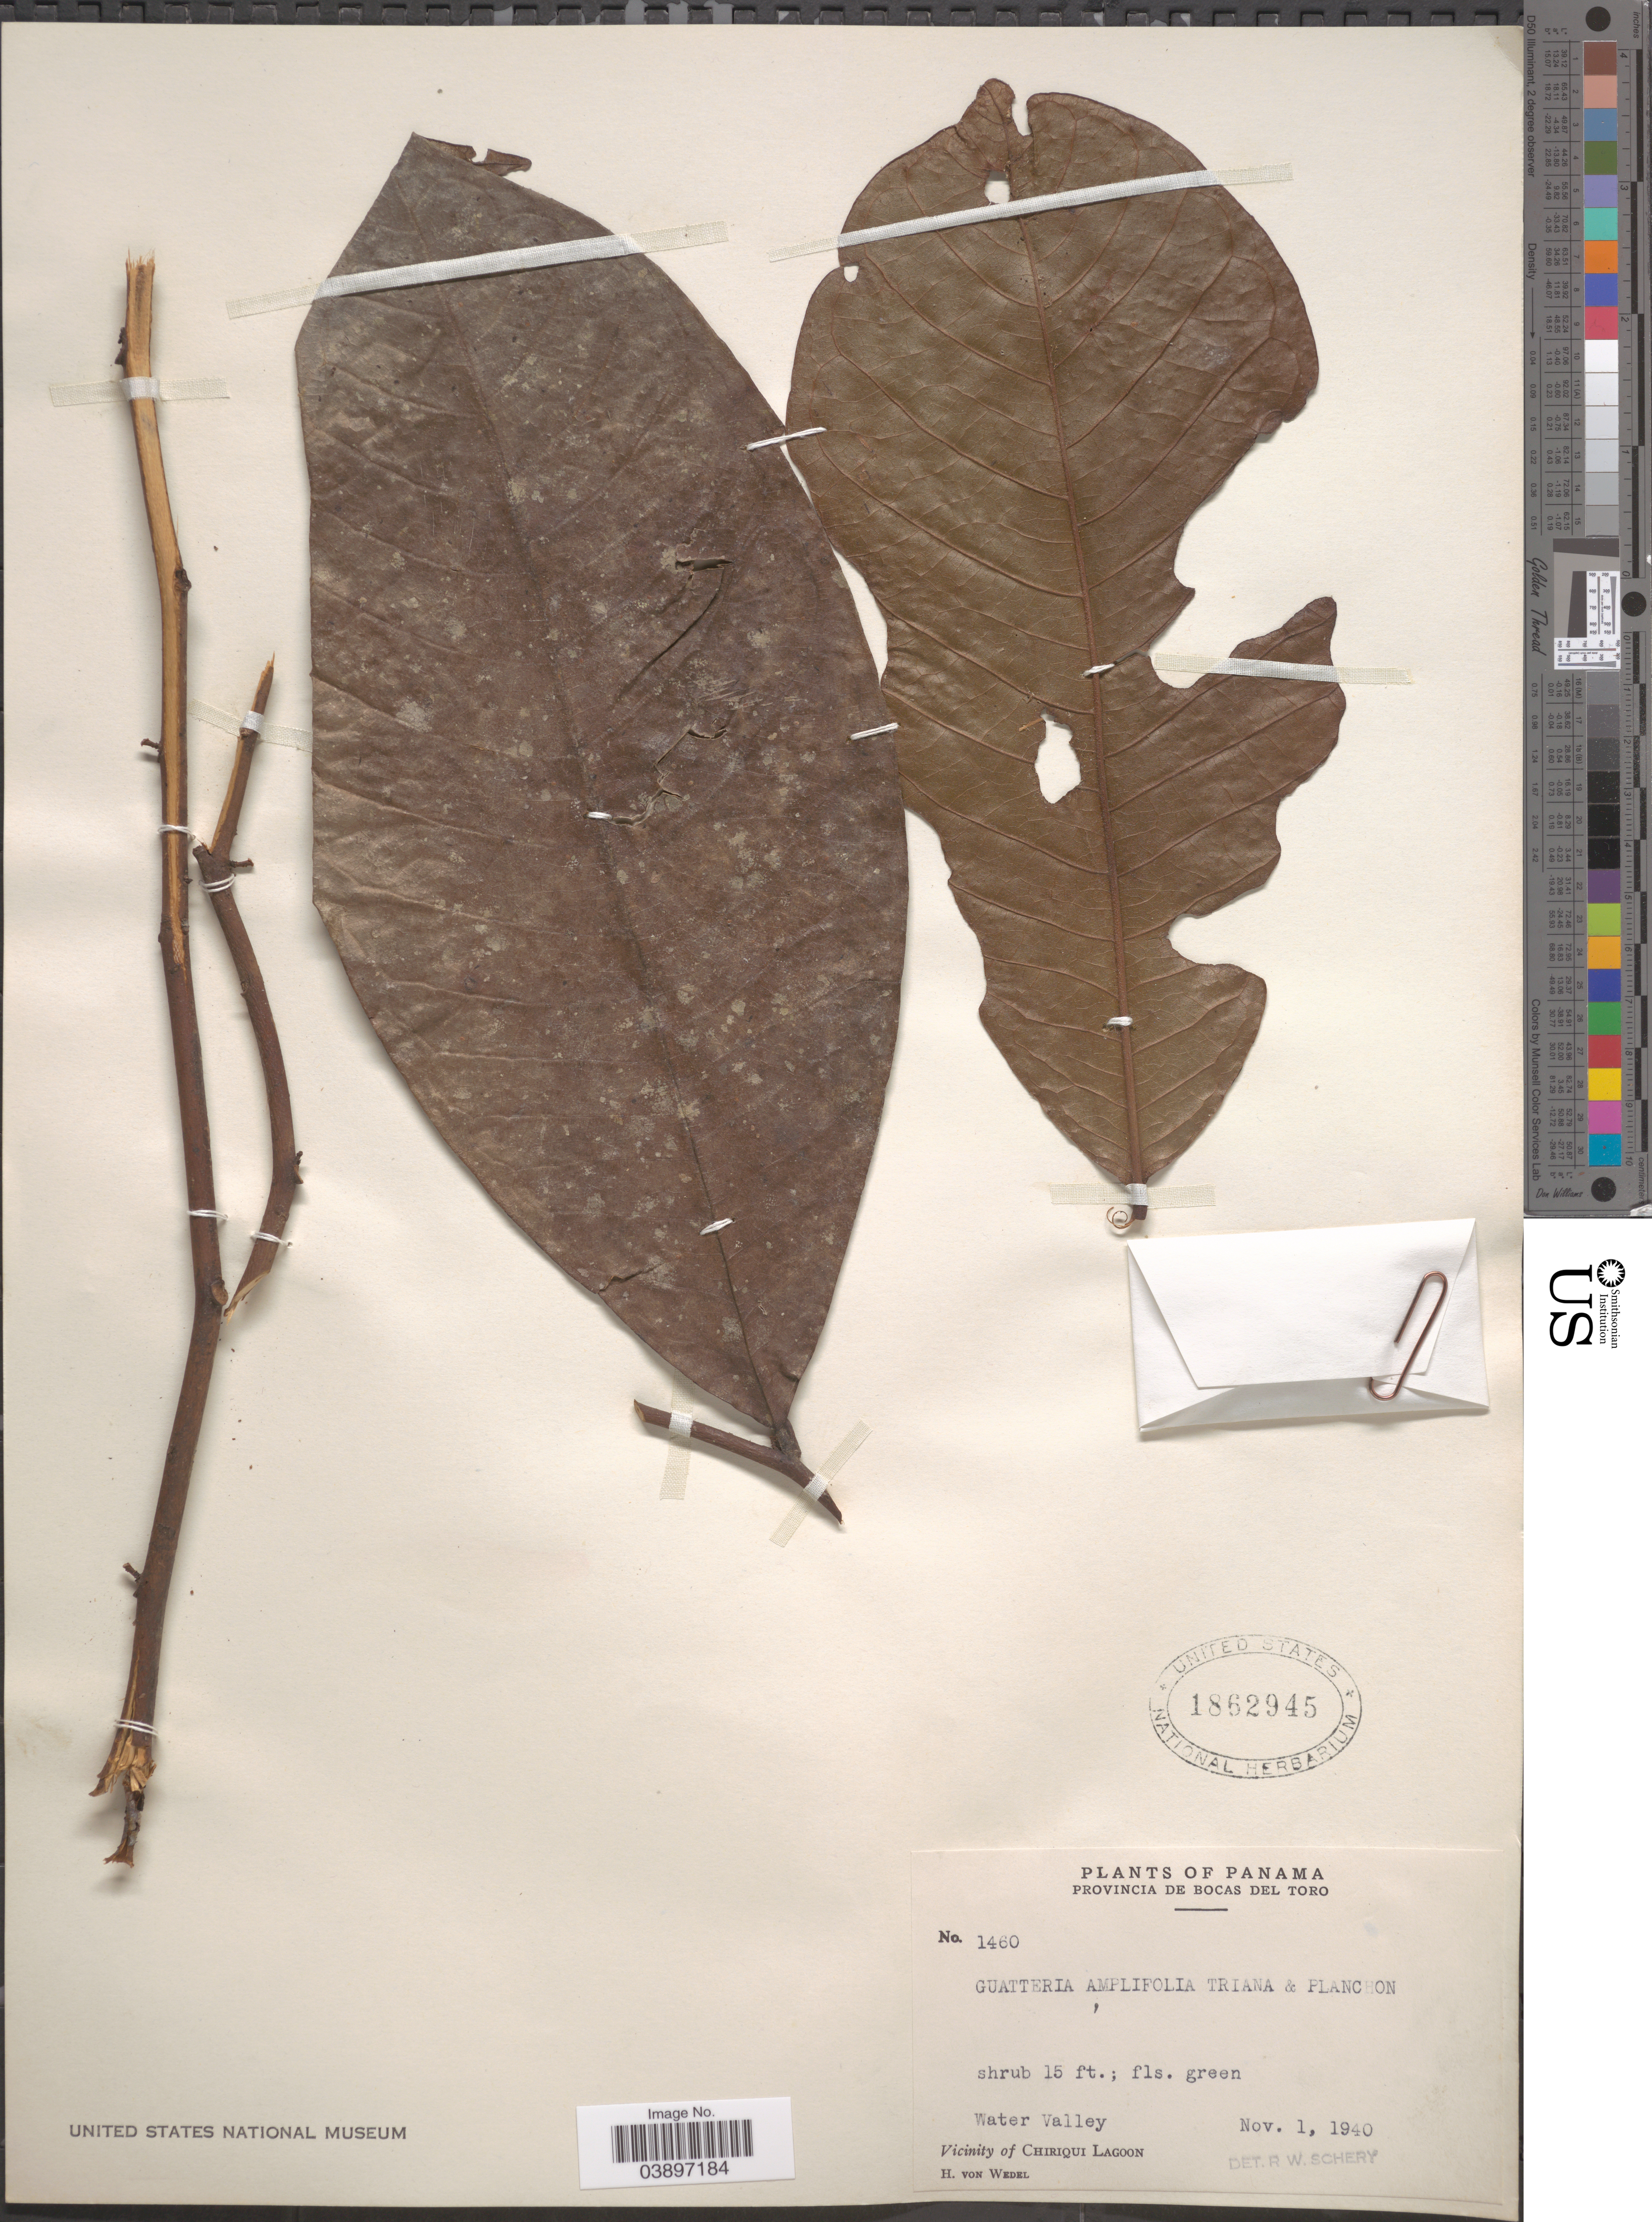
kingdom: Plantae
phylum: Tracheophyta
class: Magnoliopsida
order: Magnoliales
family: Annonaceae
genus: Guatteria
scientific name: Guatteria amplifolia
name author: Triana & Planch.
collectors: H. von Wedel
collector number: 1460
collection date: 1940-11-01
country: Panama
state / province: Bocas del Toro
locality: Water Valley. Vicinity of Chiriqui Lagoon.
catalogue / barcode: US 1862945